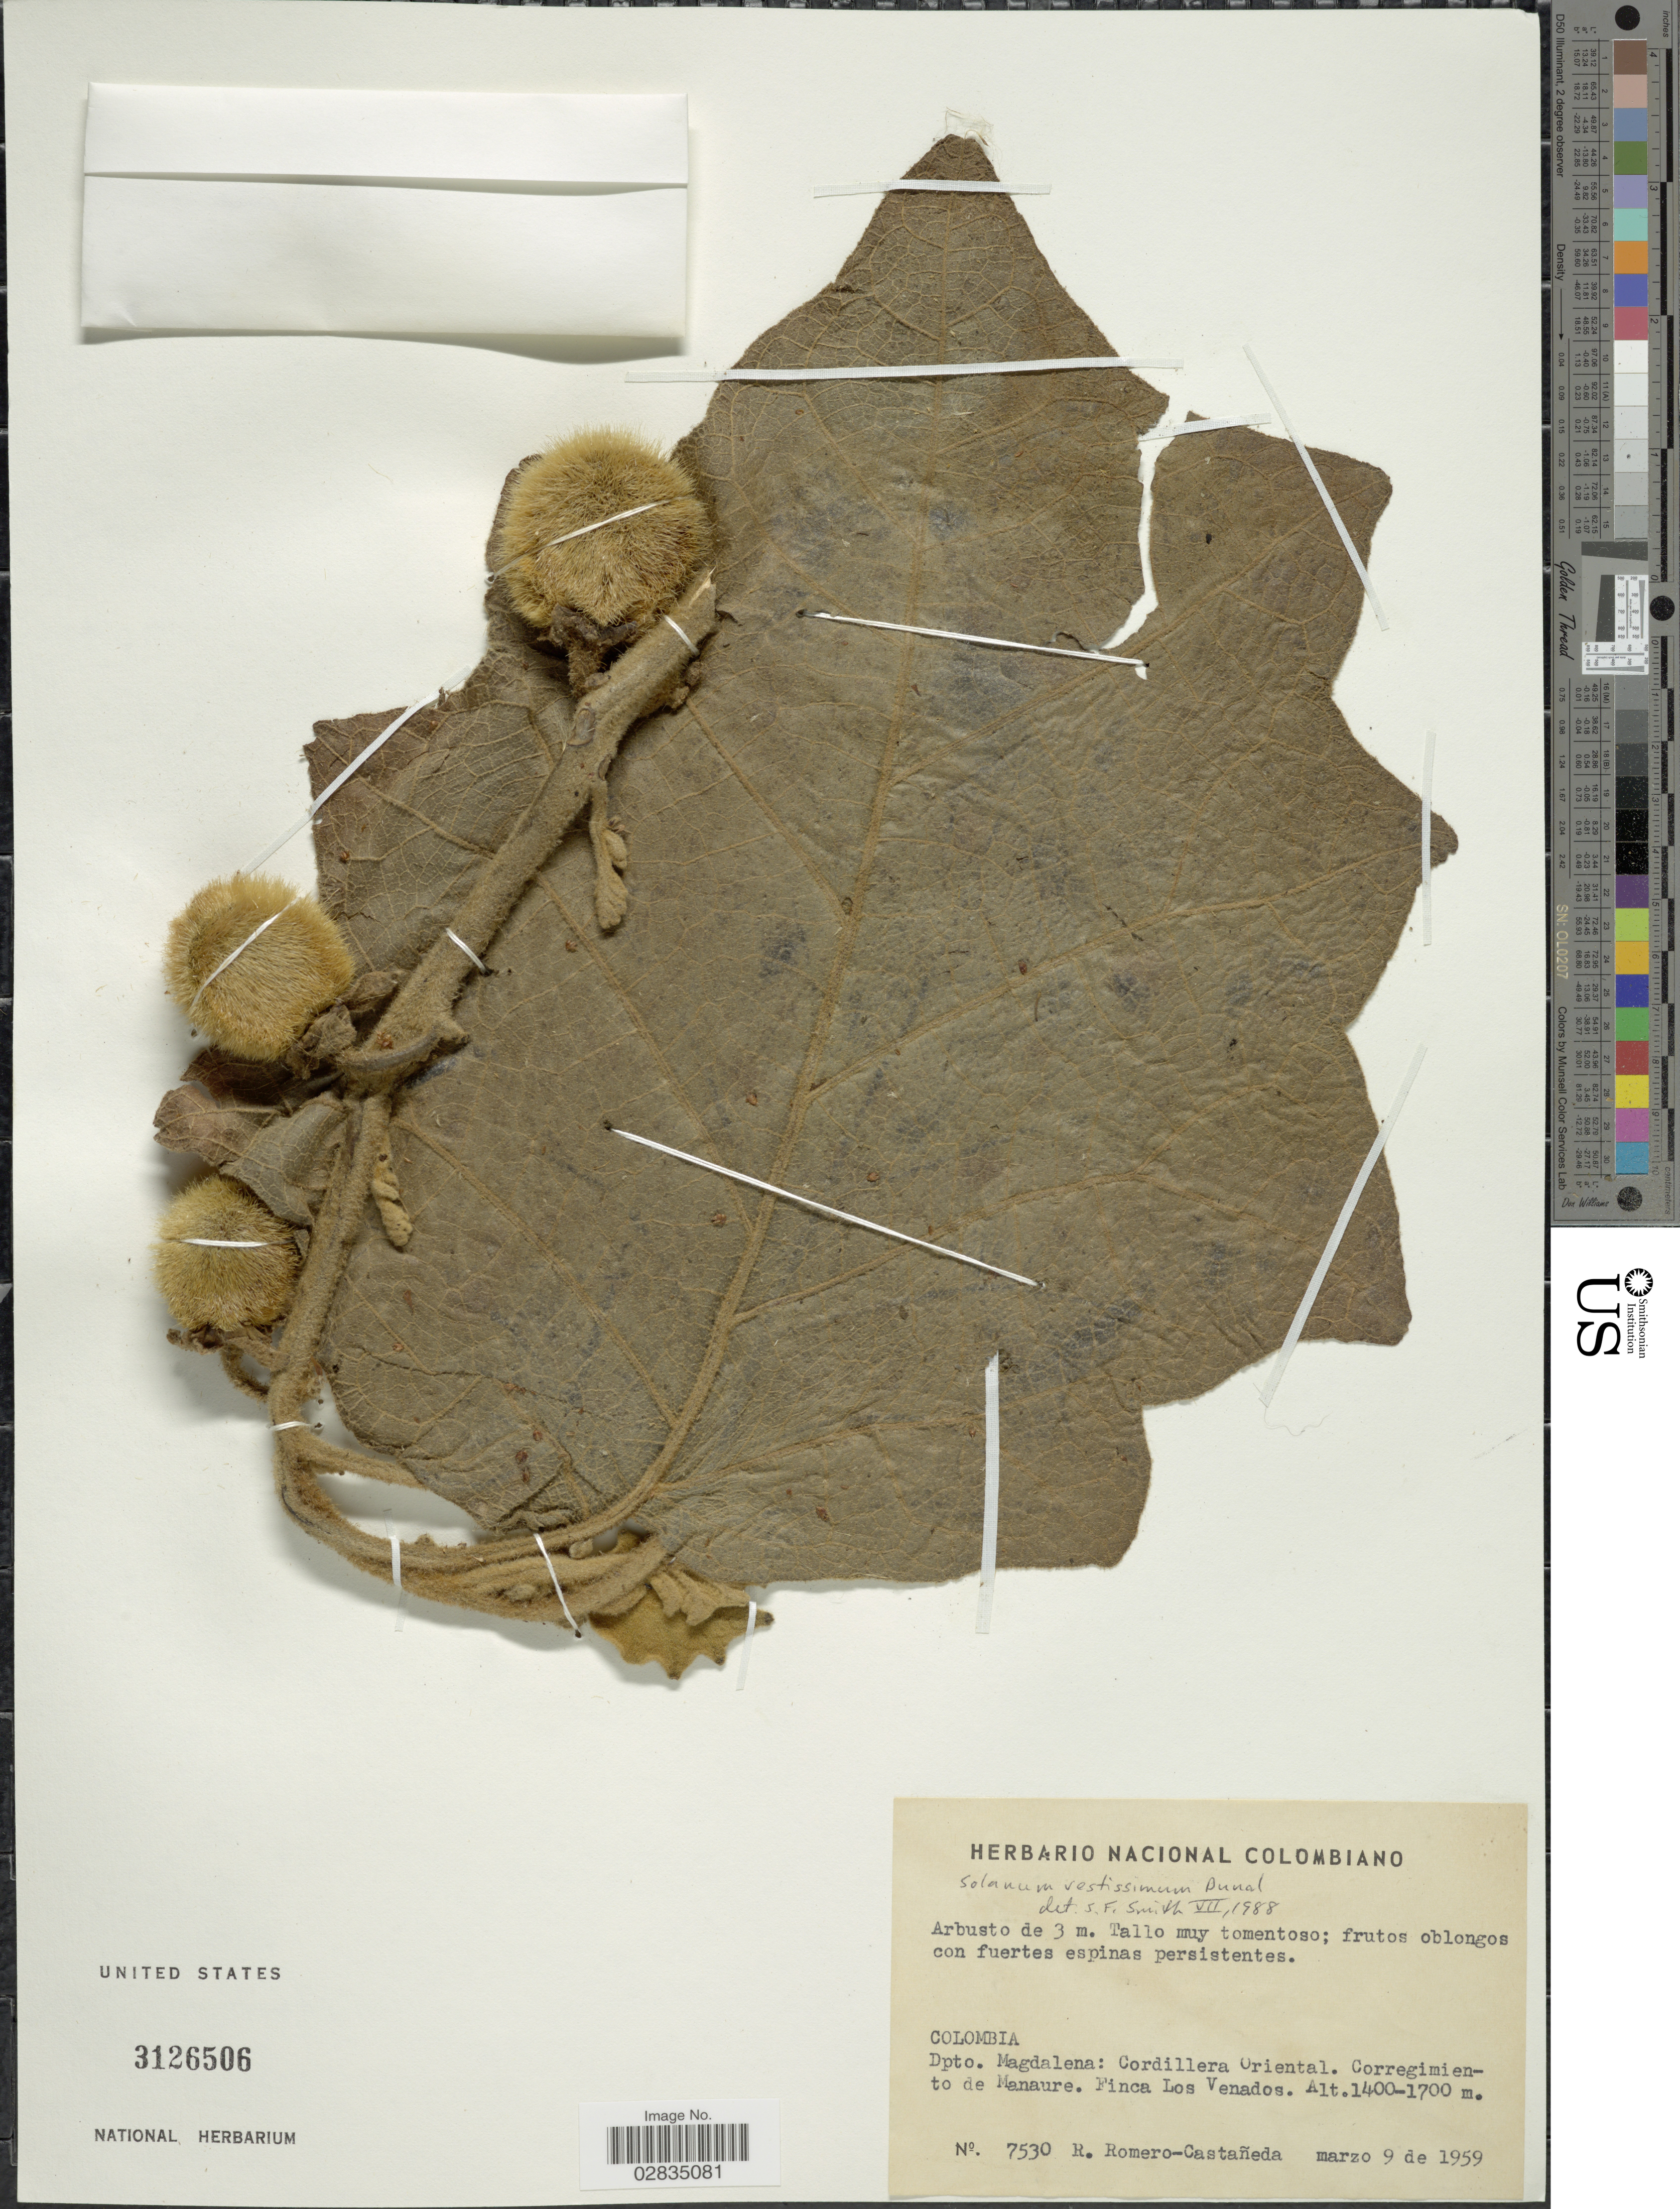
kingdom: Plantae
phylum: Tracheophyta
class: Magnoliopsida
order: Solanales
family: Solanaceae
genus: Solanum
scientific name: Solanum vestissimum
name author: Dunal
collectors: R. Romero Castañeda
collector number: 7530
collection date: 1959-03-09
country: Colombia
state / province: Magdalena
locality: Dpto. Magdalena: Cordillera Oriental, Corregimiento de Manaure, Finca Los Venados.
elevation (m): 1400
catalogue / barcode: US 3126506